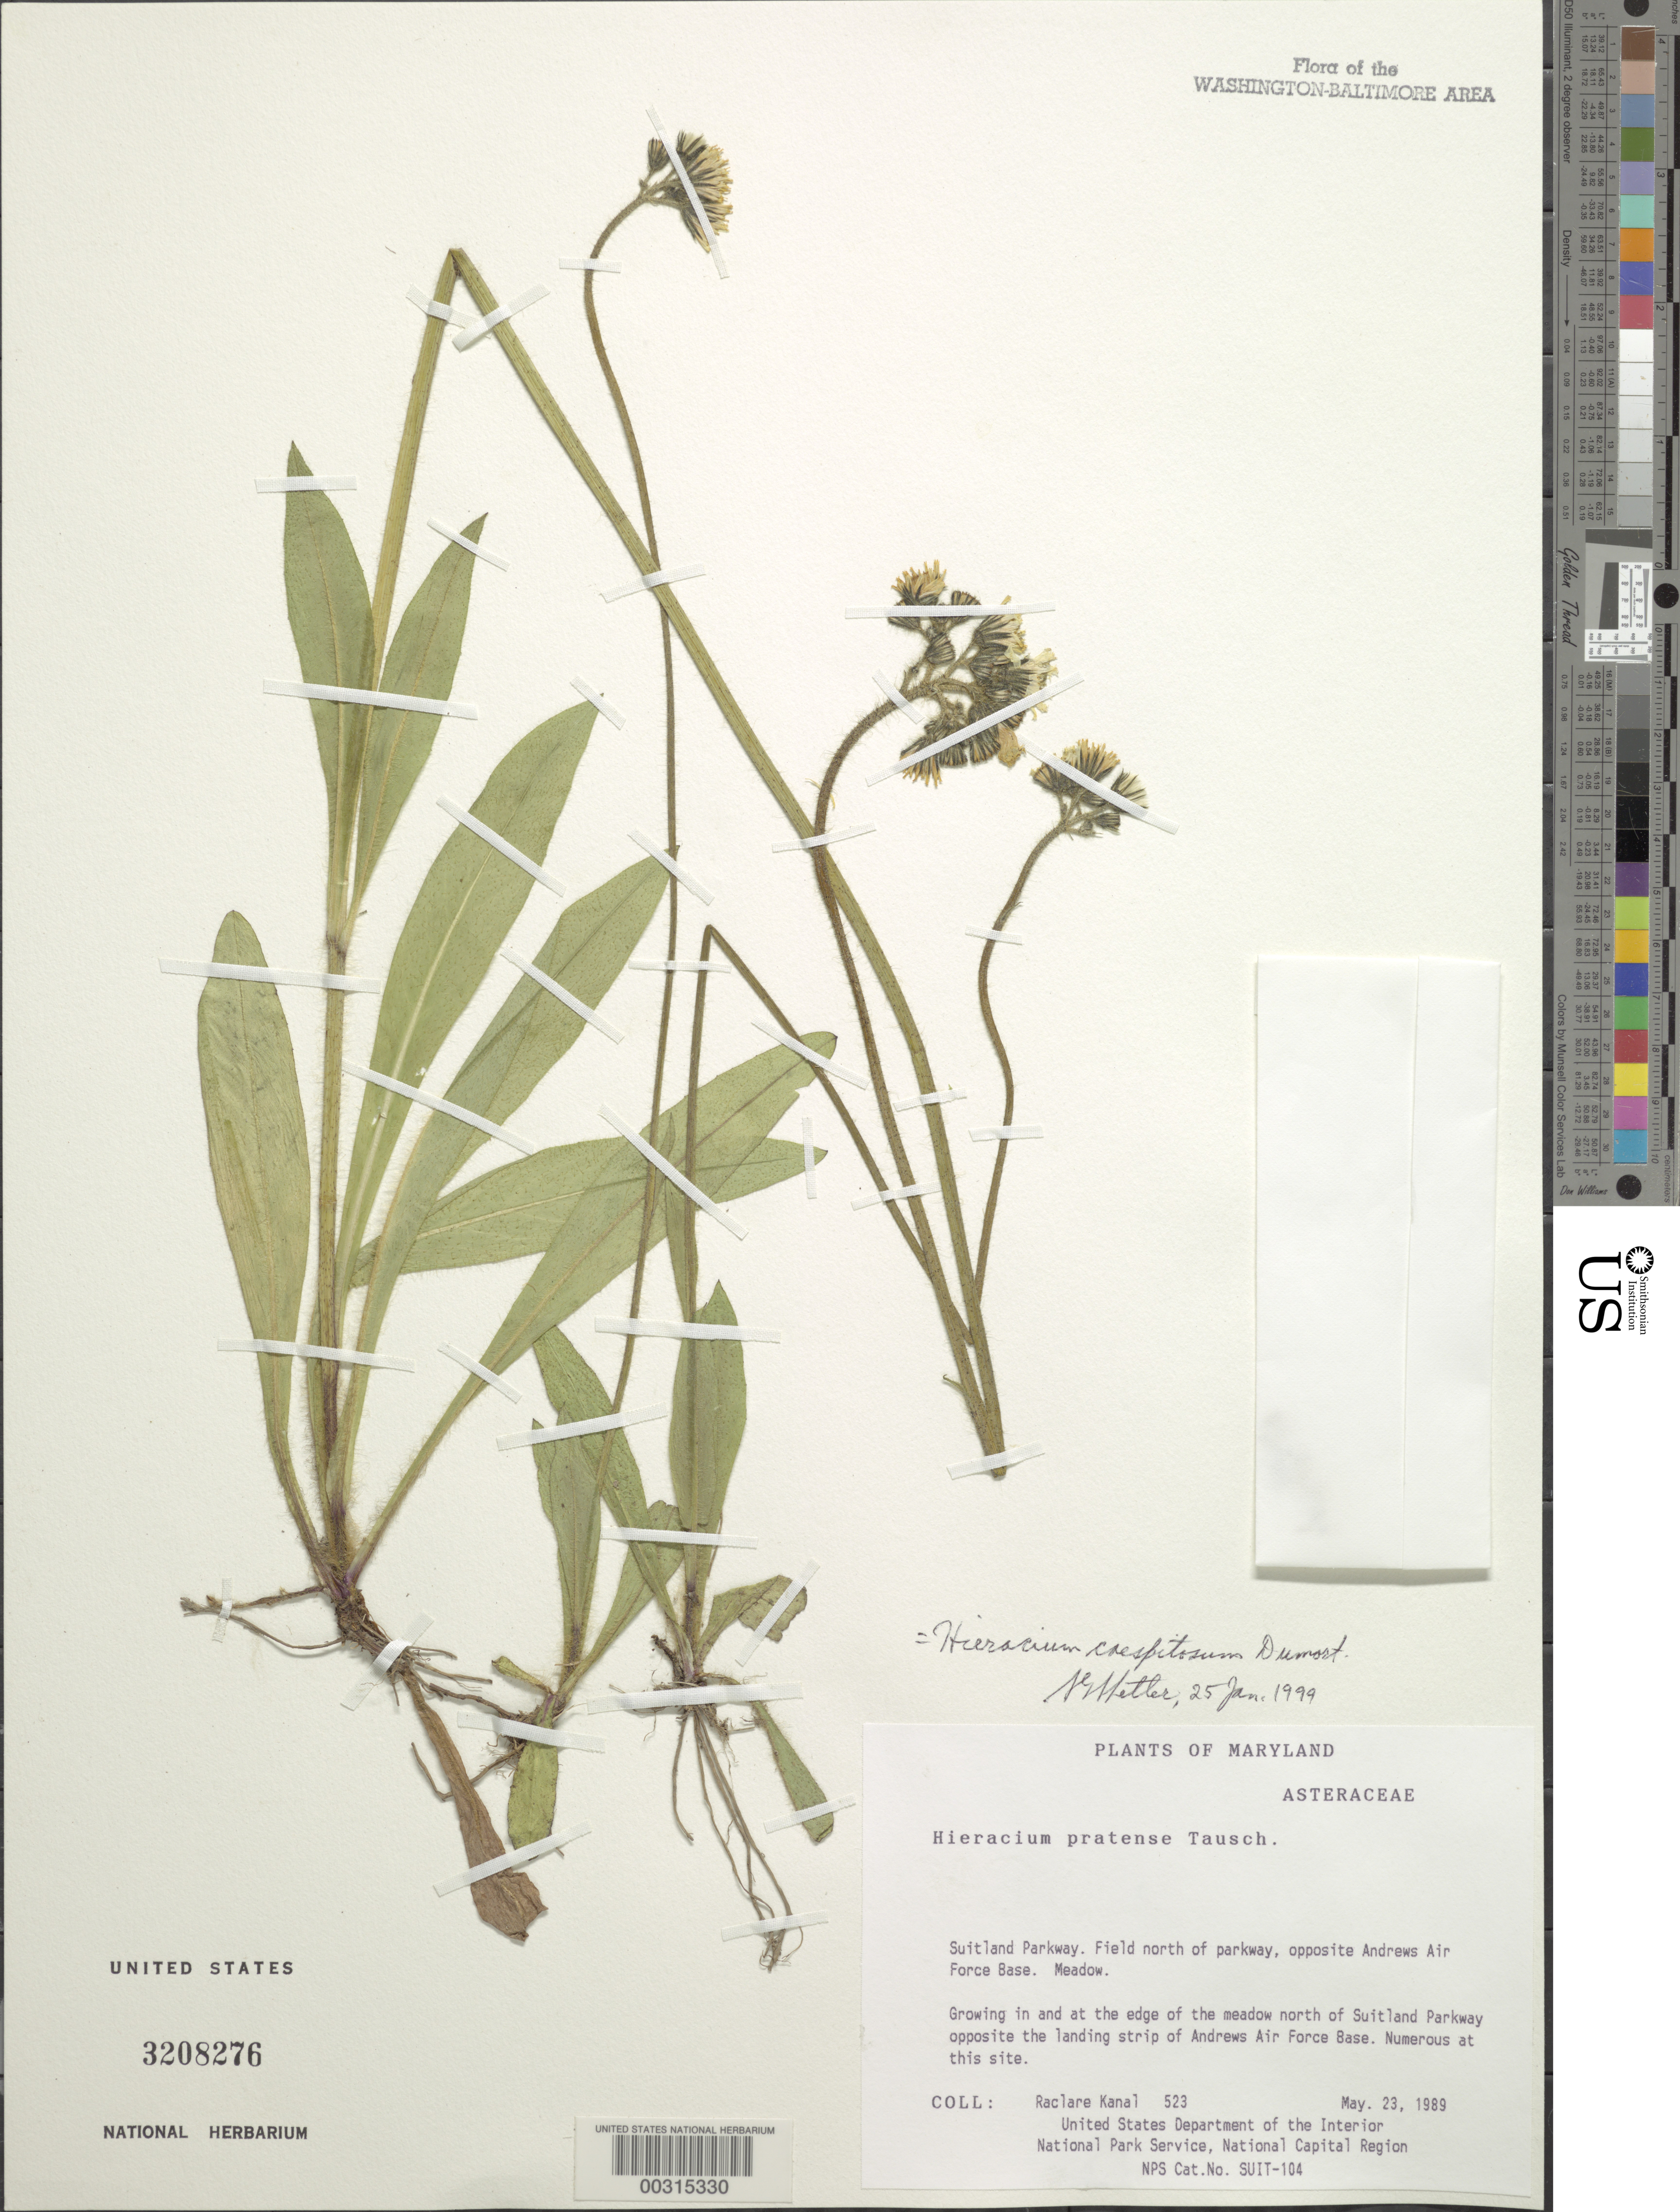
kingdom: Plantae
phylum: Tracheophyta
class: Magnoliopsida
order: Asterales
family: Asteraceae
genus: Pilosella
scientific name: Pilosella caespitosa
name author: (Dumort.) P. D. Sell & C. West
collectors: R. Kanal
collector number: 523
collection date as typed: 23 May 1989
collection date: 1989-05-23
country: United States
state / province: Maryland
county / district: Prince George's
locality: Suitland Parkway, field N of Parkway, opposite Andrews Air Force Base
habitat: Meadow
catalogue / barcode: US 3208276